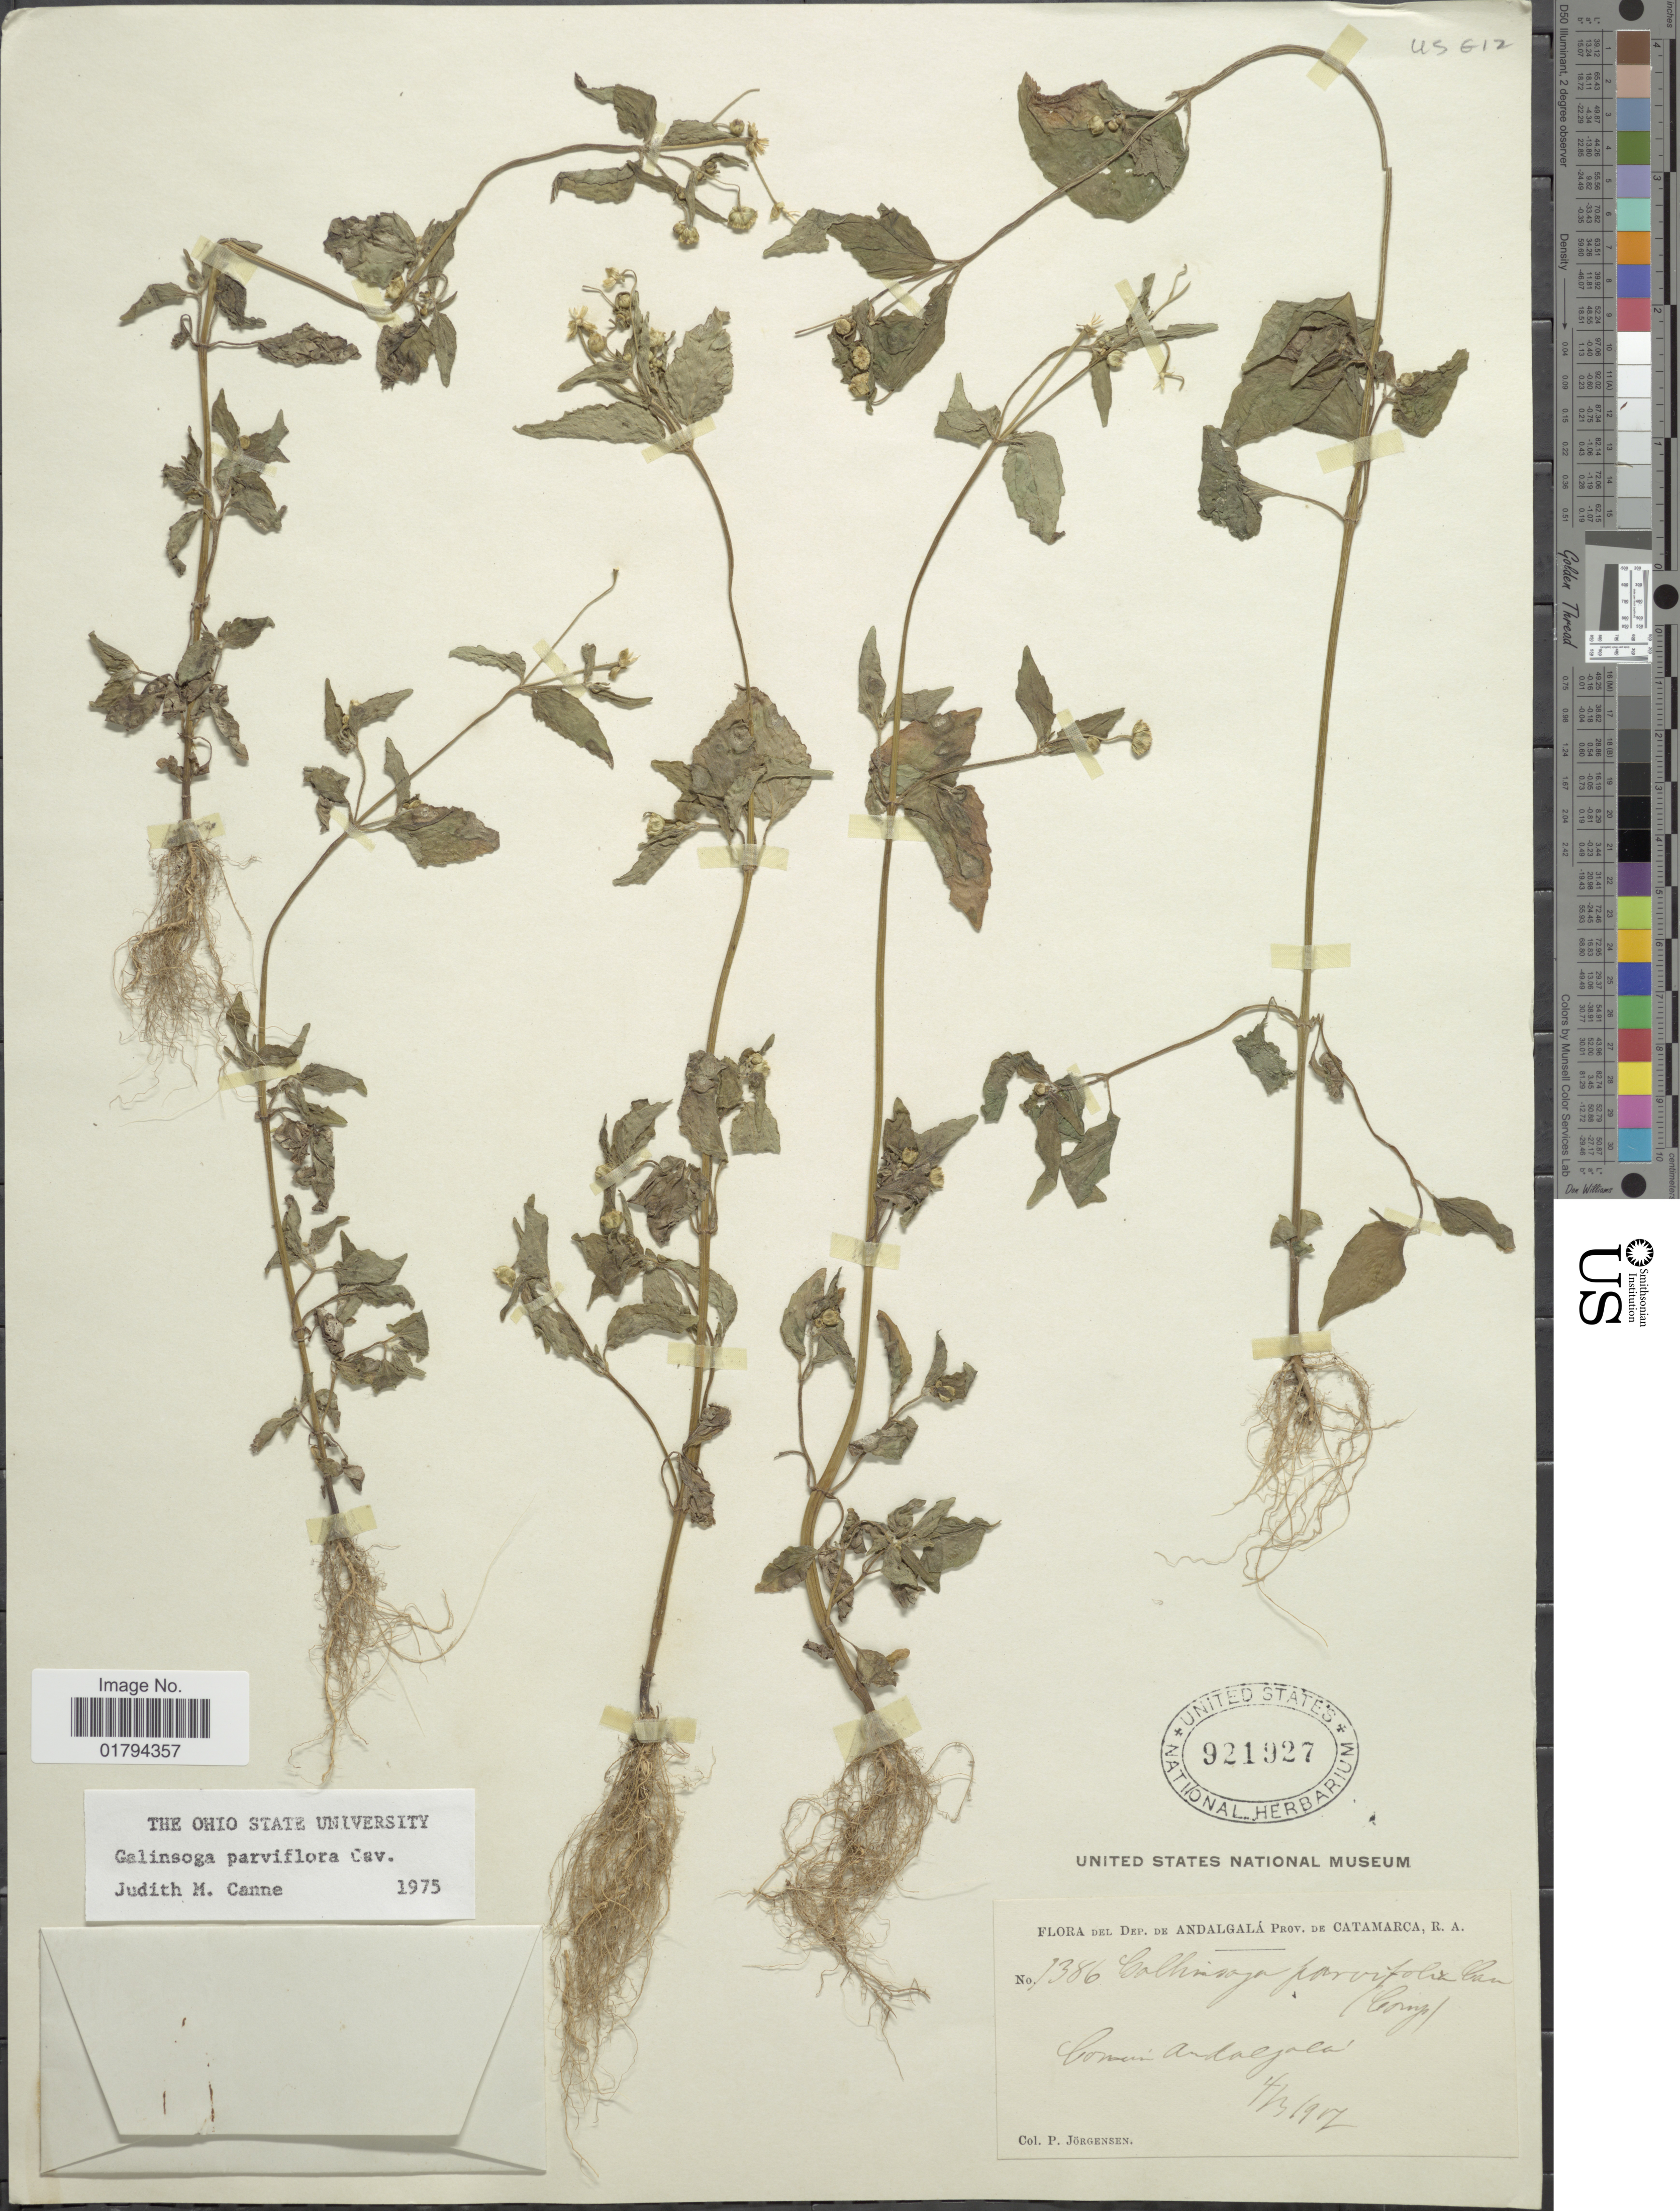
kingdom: Plantae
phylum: Tracheophyta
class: Magnoliopsida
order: Asterales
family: Asteraceae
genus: Galinsoga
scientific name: Galinsoga parviflora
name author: Cav.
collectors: P. Jörgensen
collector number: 1386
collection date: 1907-03-04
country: Argentina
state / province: Catamarca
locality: Dep. de Andalgala, Comun Andalgalá.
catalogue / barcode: US 921927